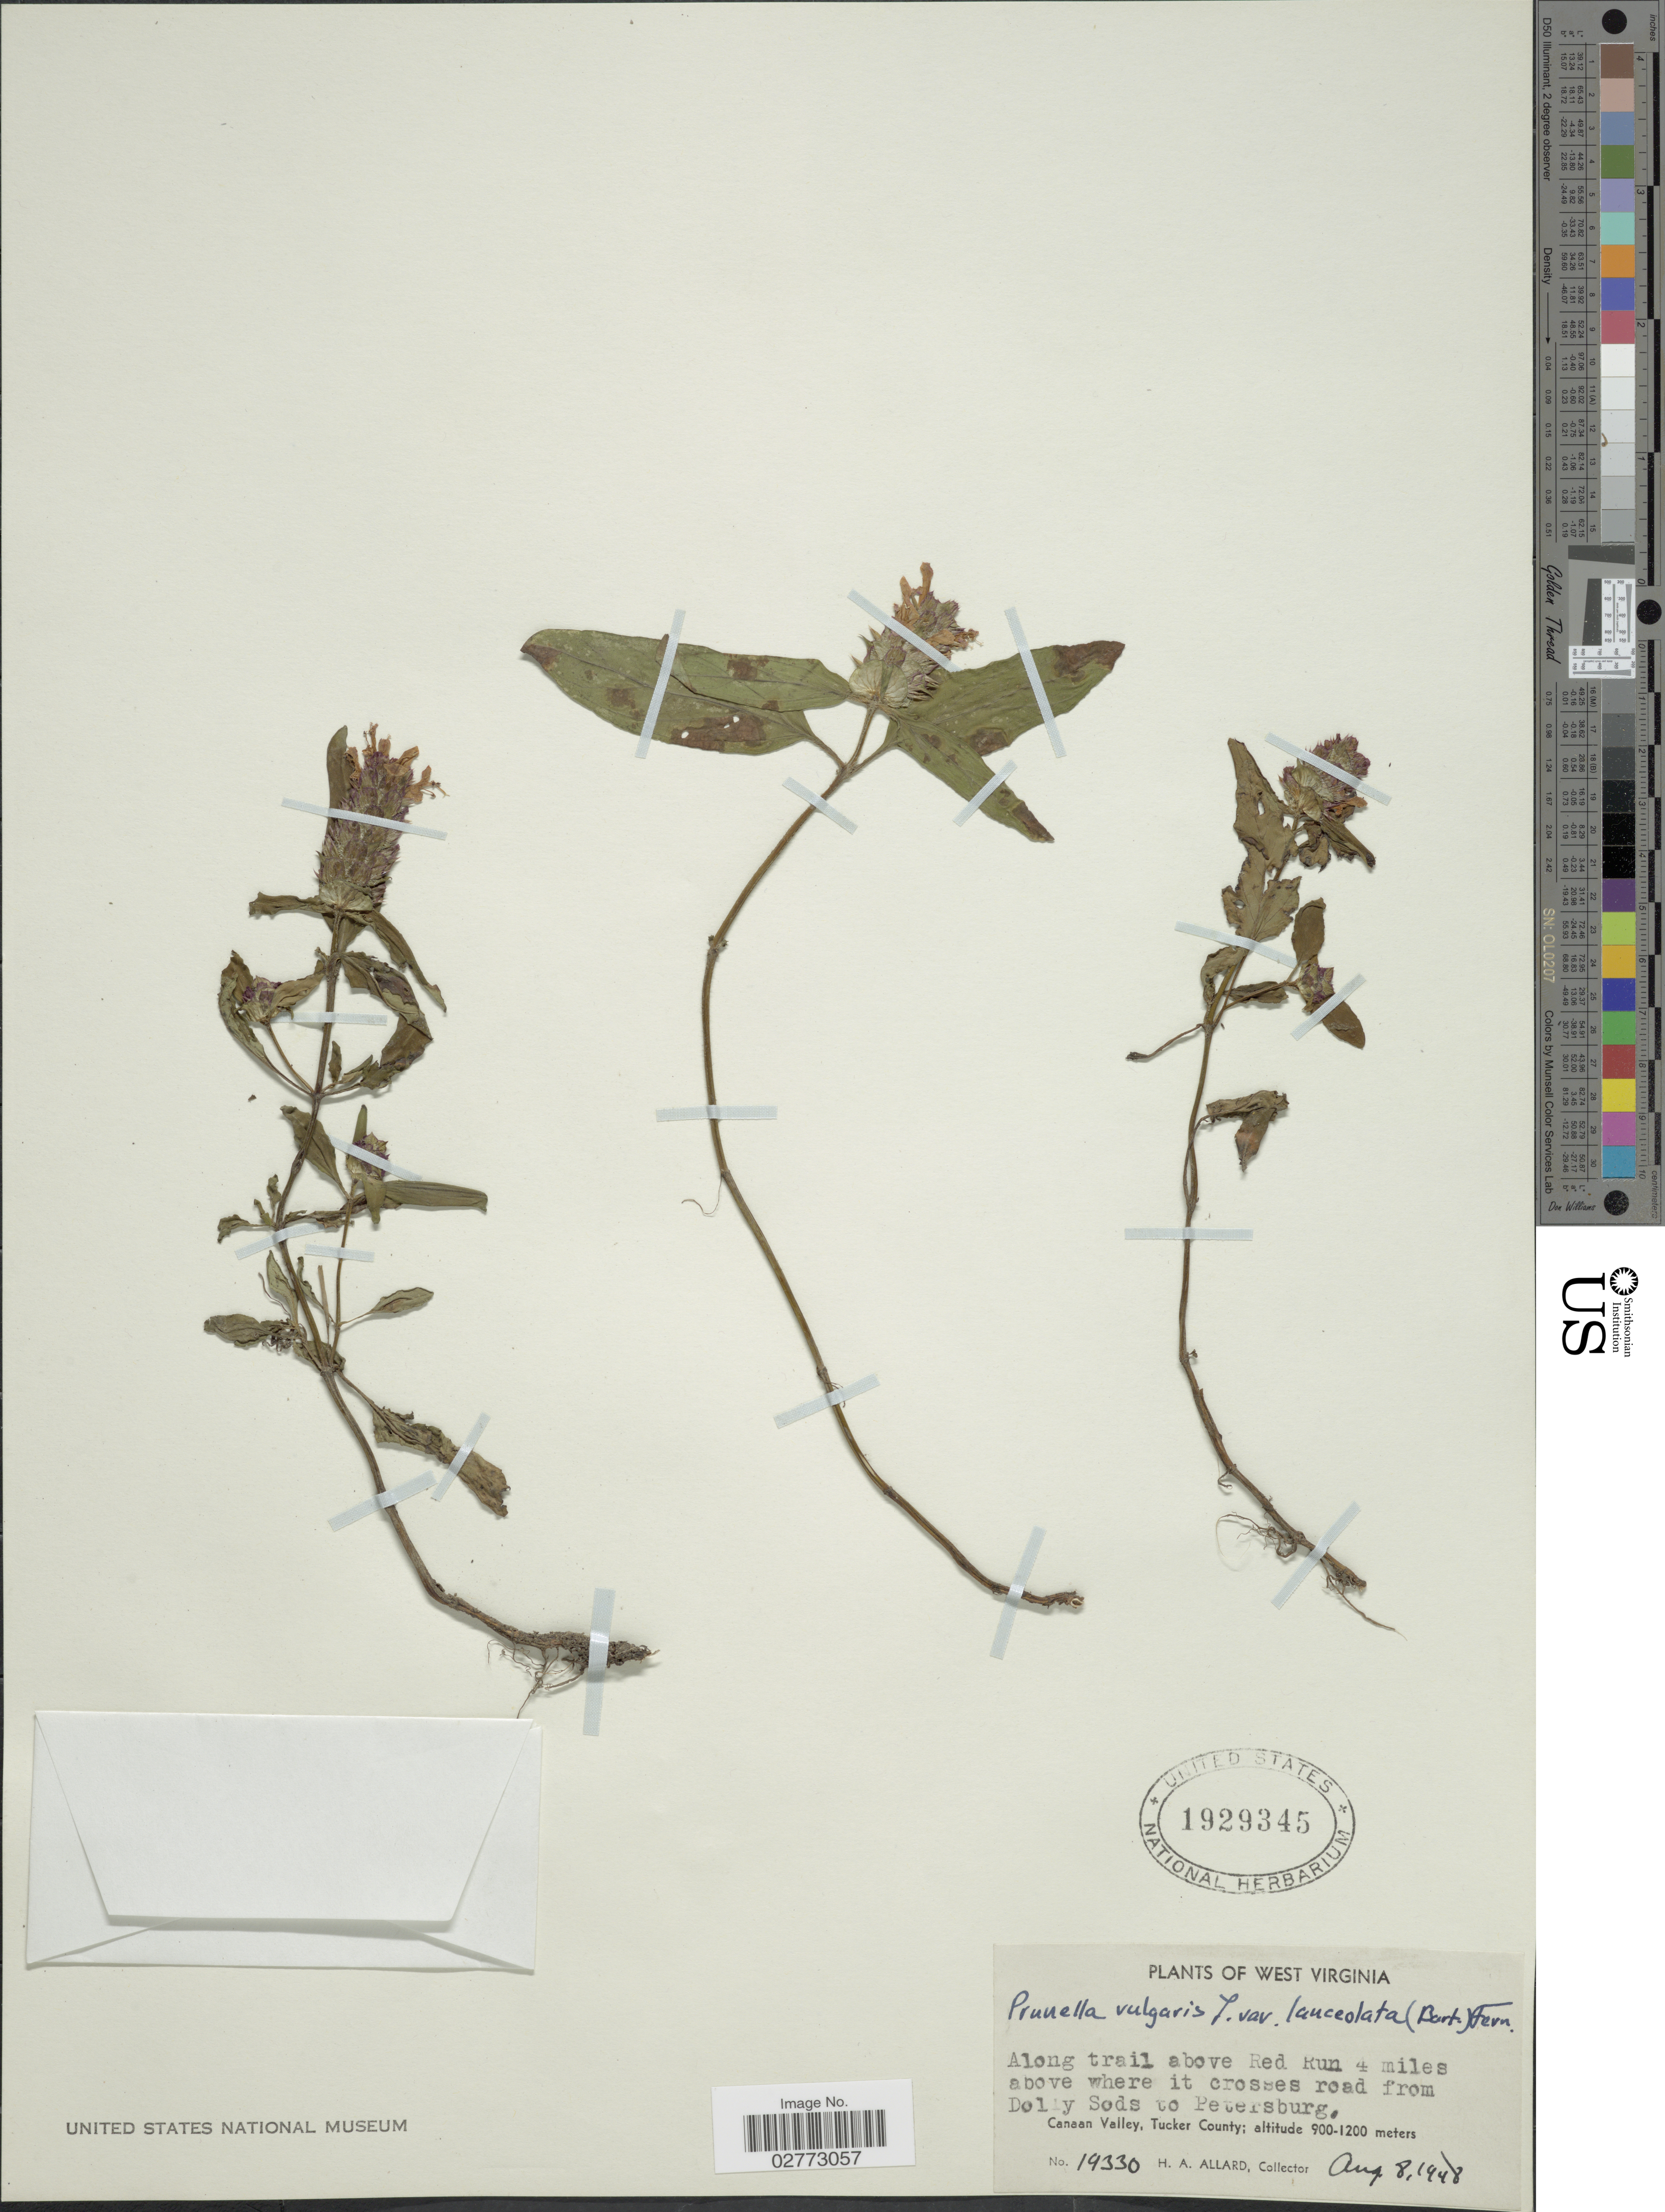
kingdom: Plantae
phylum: Tracheophyta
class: Magnoliopsida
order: Lamiales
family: Lamiaceae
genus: Prunella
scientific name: Prunella vulgaris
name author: L.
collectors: H. A. Allard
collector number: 19330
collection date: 1948-08-08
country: United States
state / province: West Virginia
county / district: Tucker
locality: Along trail above Red Run 4 miles above where it crosses road from Dolly Sods to Petersburg. Canaan Valley, Tucker County.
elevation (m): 900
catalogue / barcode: US 1929345